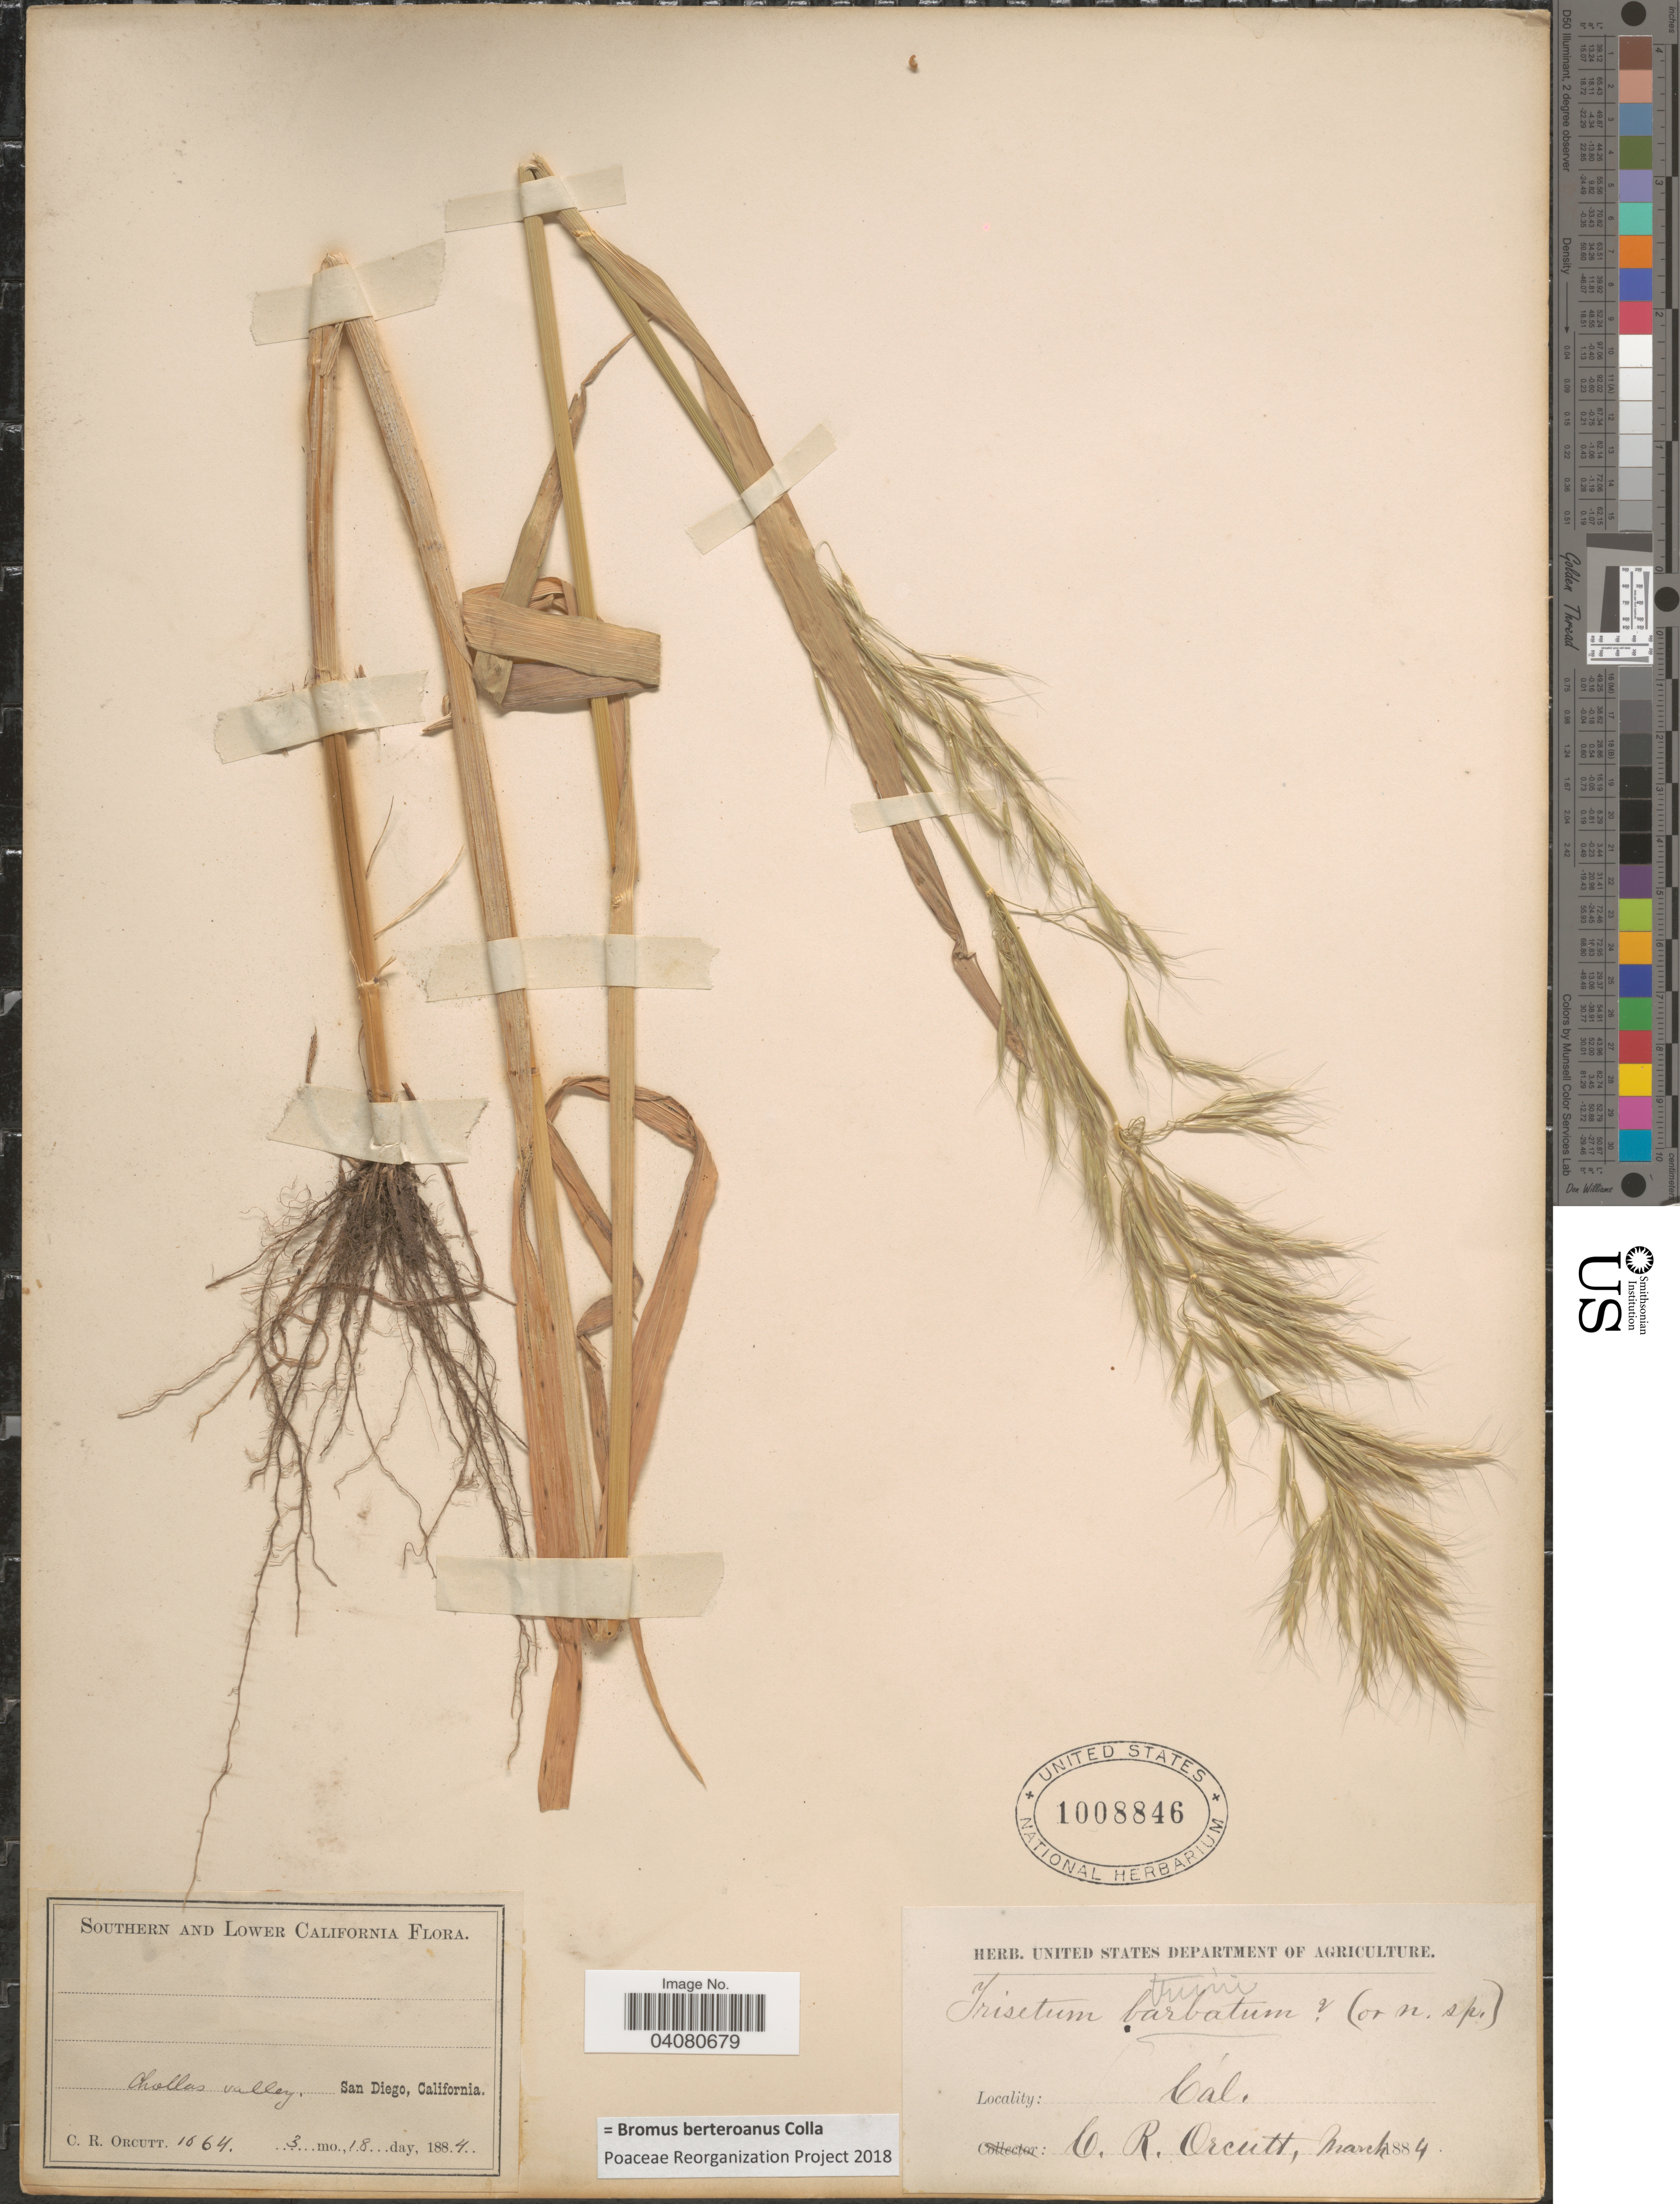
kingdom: Plantae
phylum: Tracheophyta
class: Liliopsida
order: Poales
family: Poaceae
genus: Bromus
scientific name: Bromus berteroanus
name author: Colla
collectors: C. R. Orcutt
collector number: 1064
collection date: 1884-03-18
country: United States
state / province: California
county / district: San Diego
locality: Southern and Lower California. Challas valley, San Diego.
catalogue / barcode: US 1008846